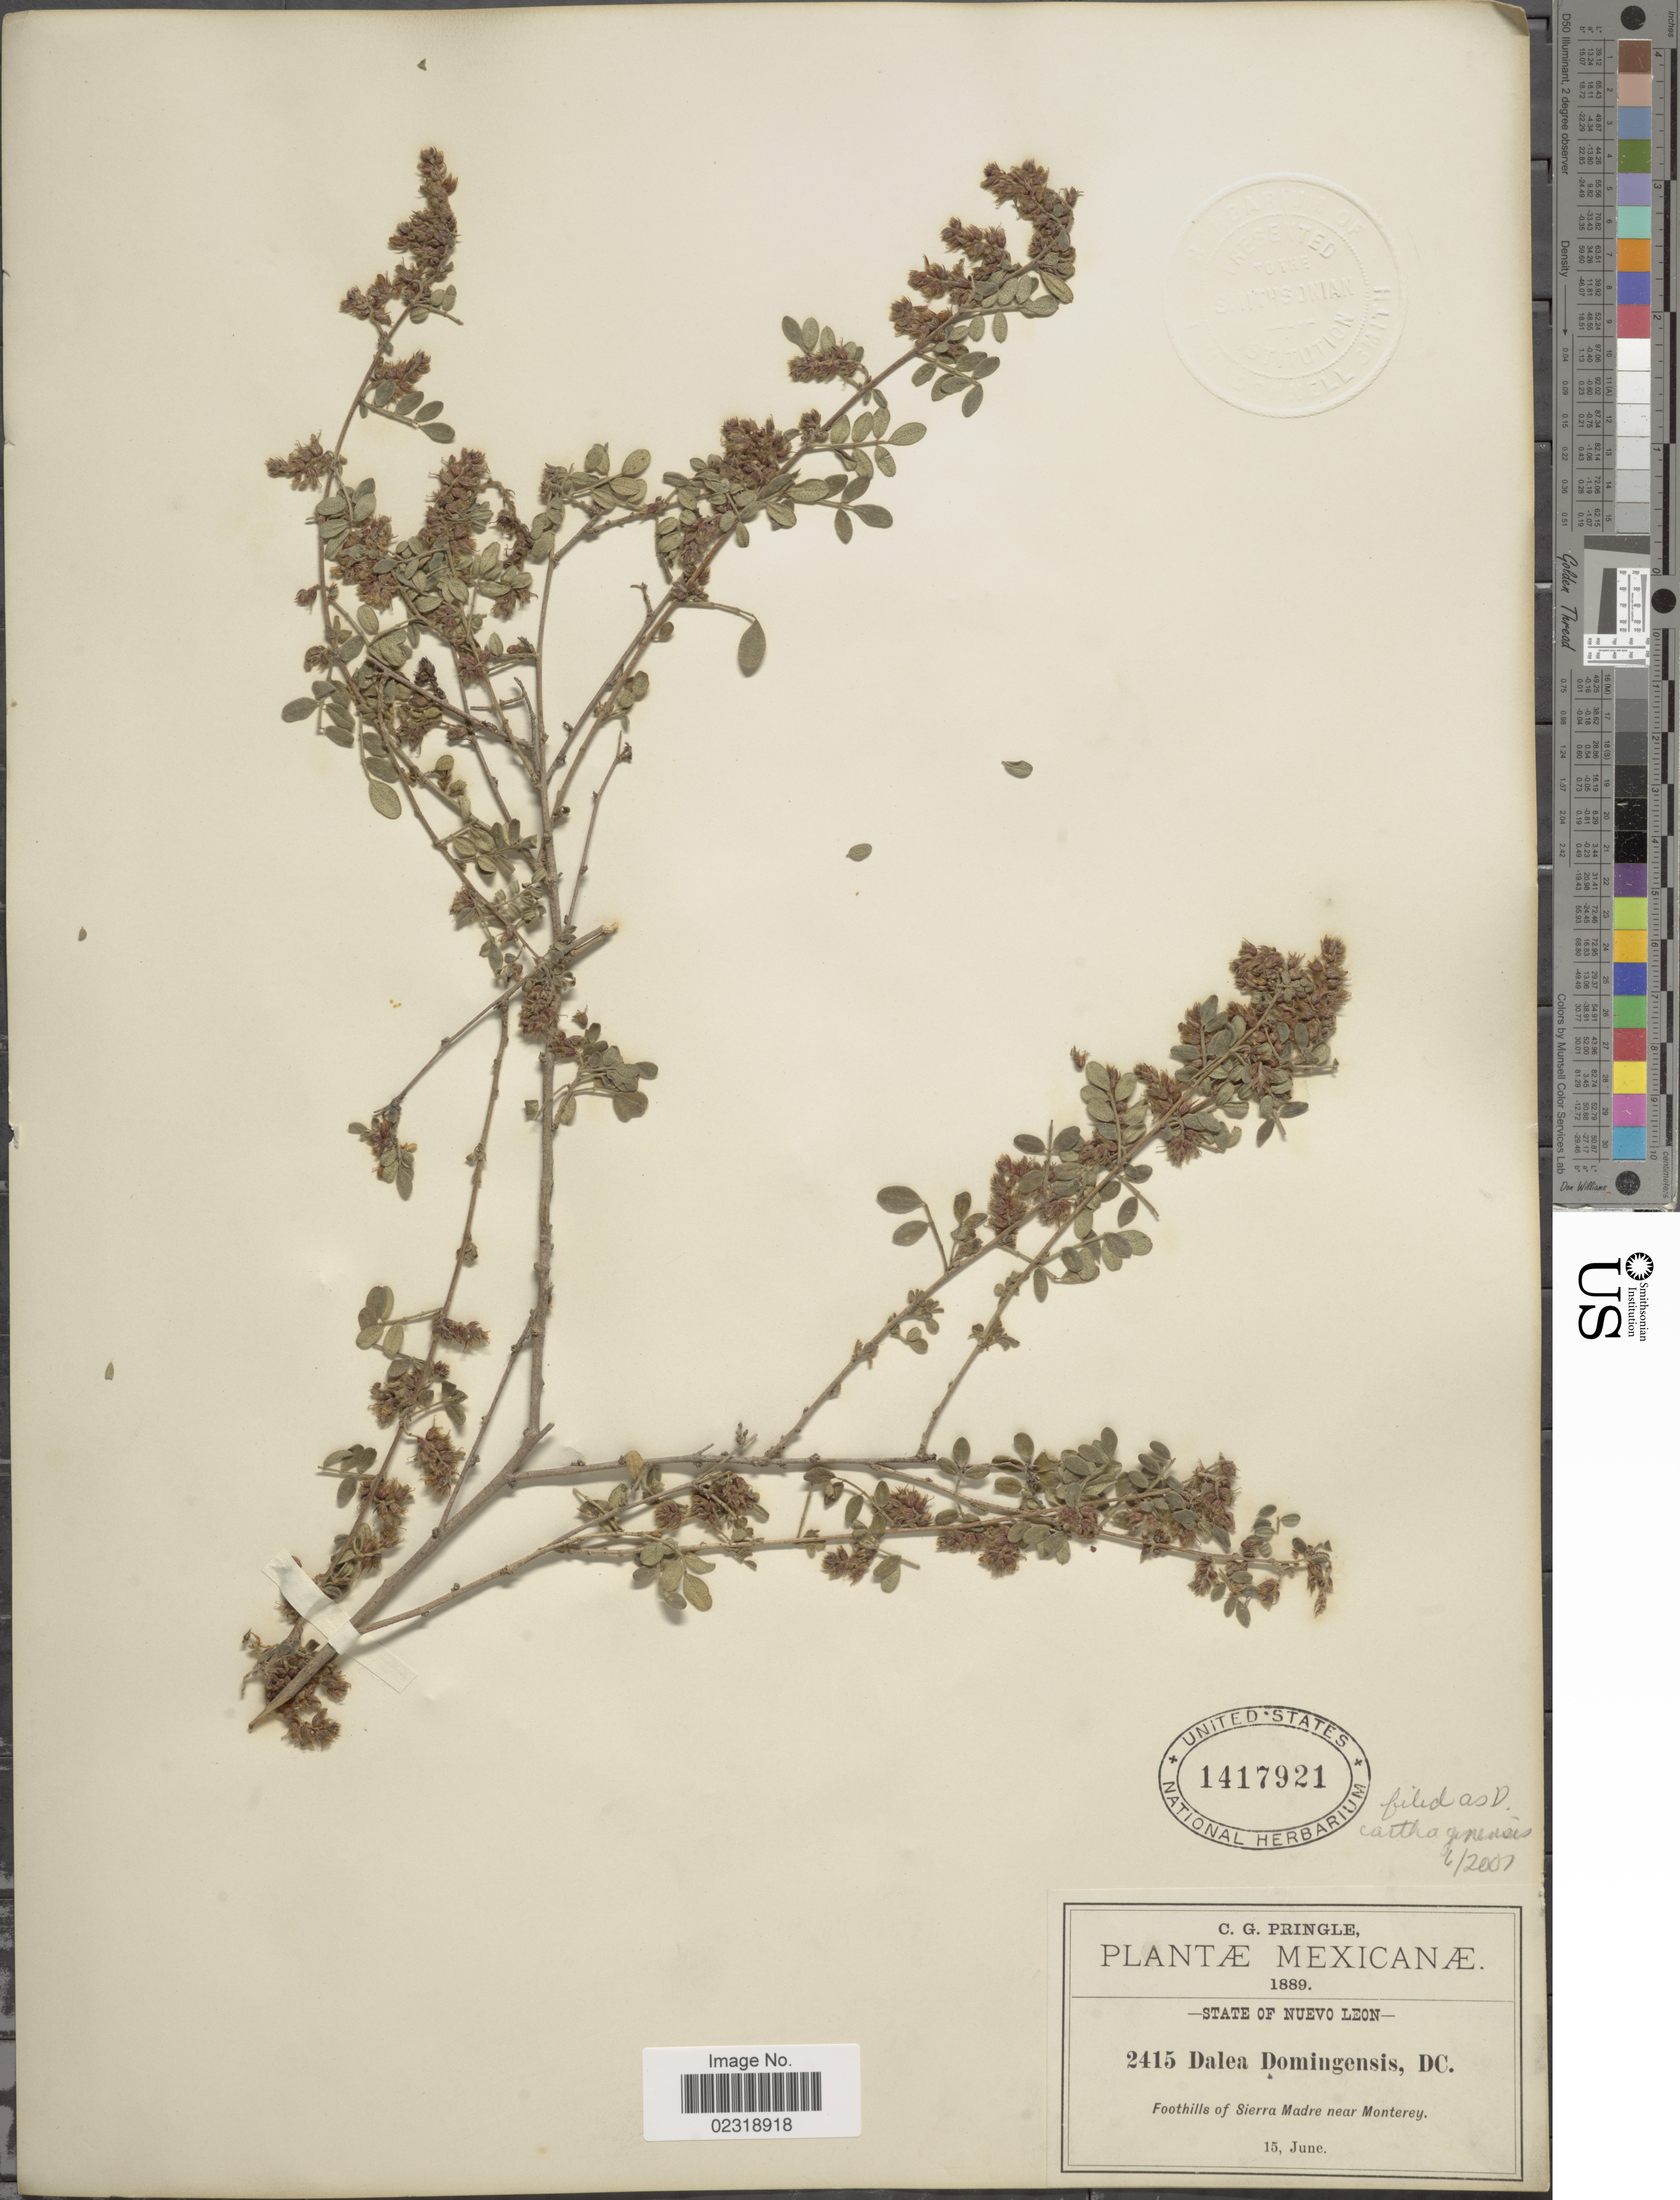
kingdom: Plantae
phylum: Tracheophyta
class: Magnoliopsida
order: Fabales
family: Fabaceae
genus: Dalea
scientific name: Dalea carthagenensis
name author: (Jacq.) J.F. Macbr.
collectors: C. G. Pringle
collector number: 2415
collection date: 1889-06-15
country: Mexico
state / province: Nuevo León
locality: Foothills of Sierra Madre near Monterrey.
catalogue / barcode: US 1417921